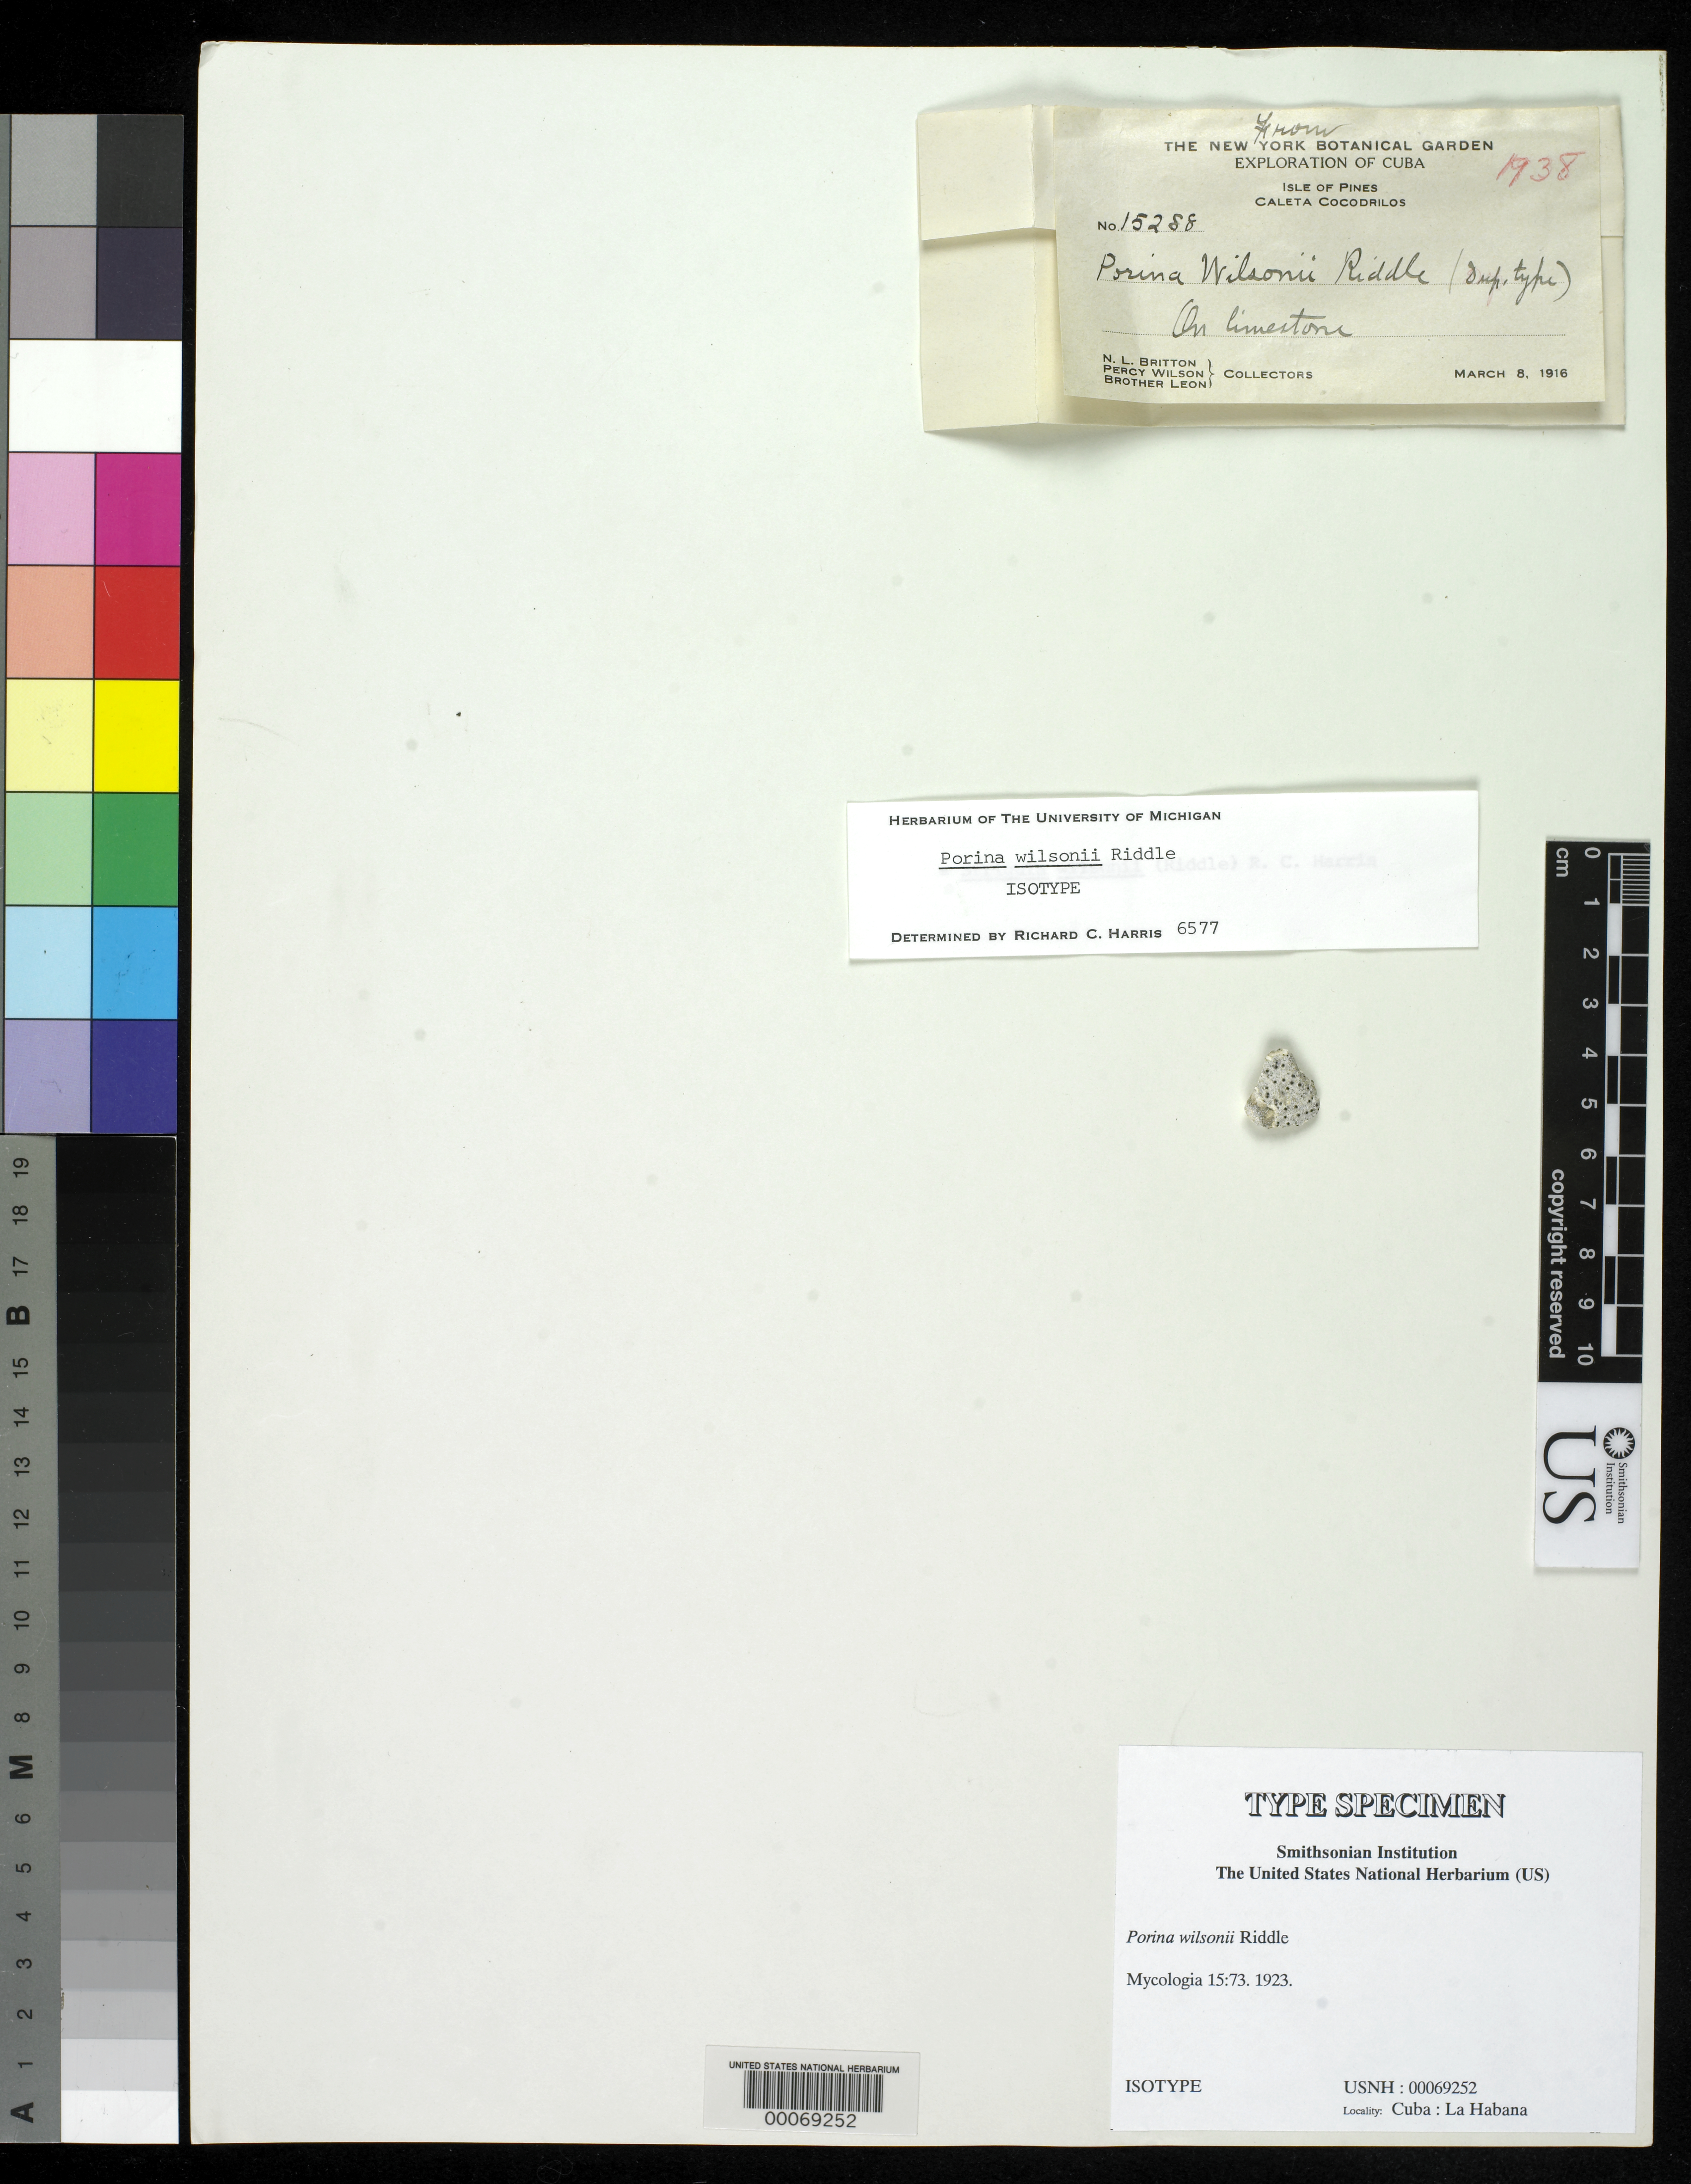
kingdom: Fungi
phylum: Ascomycota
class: Lecanoromycetes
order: Ostropales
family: Porinaceae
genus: Porina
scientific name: Porina wilsonii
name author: Riddle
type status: Isotype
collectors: N. Britton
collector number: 15288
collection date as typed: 08 Mar 1916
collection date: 1916-03-08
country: Cuba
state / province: La Habana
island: Greater Antilles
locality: Caleta Cocodrilos, Isle de Pines.